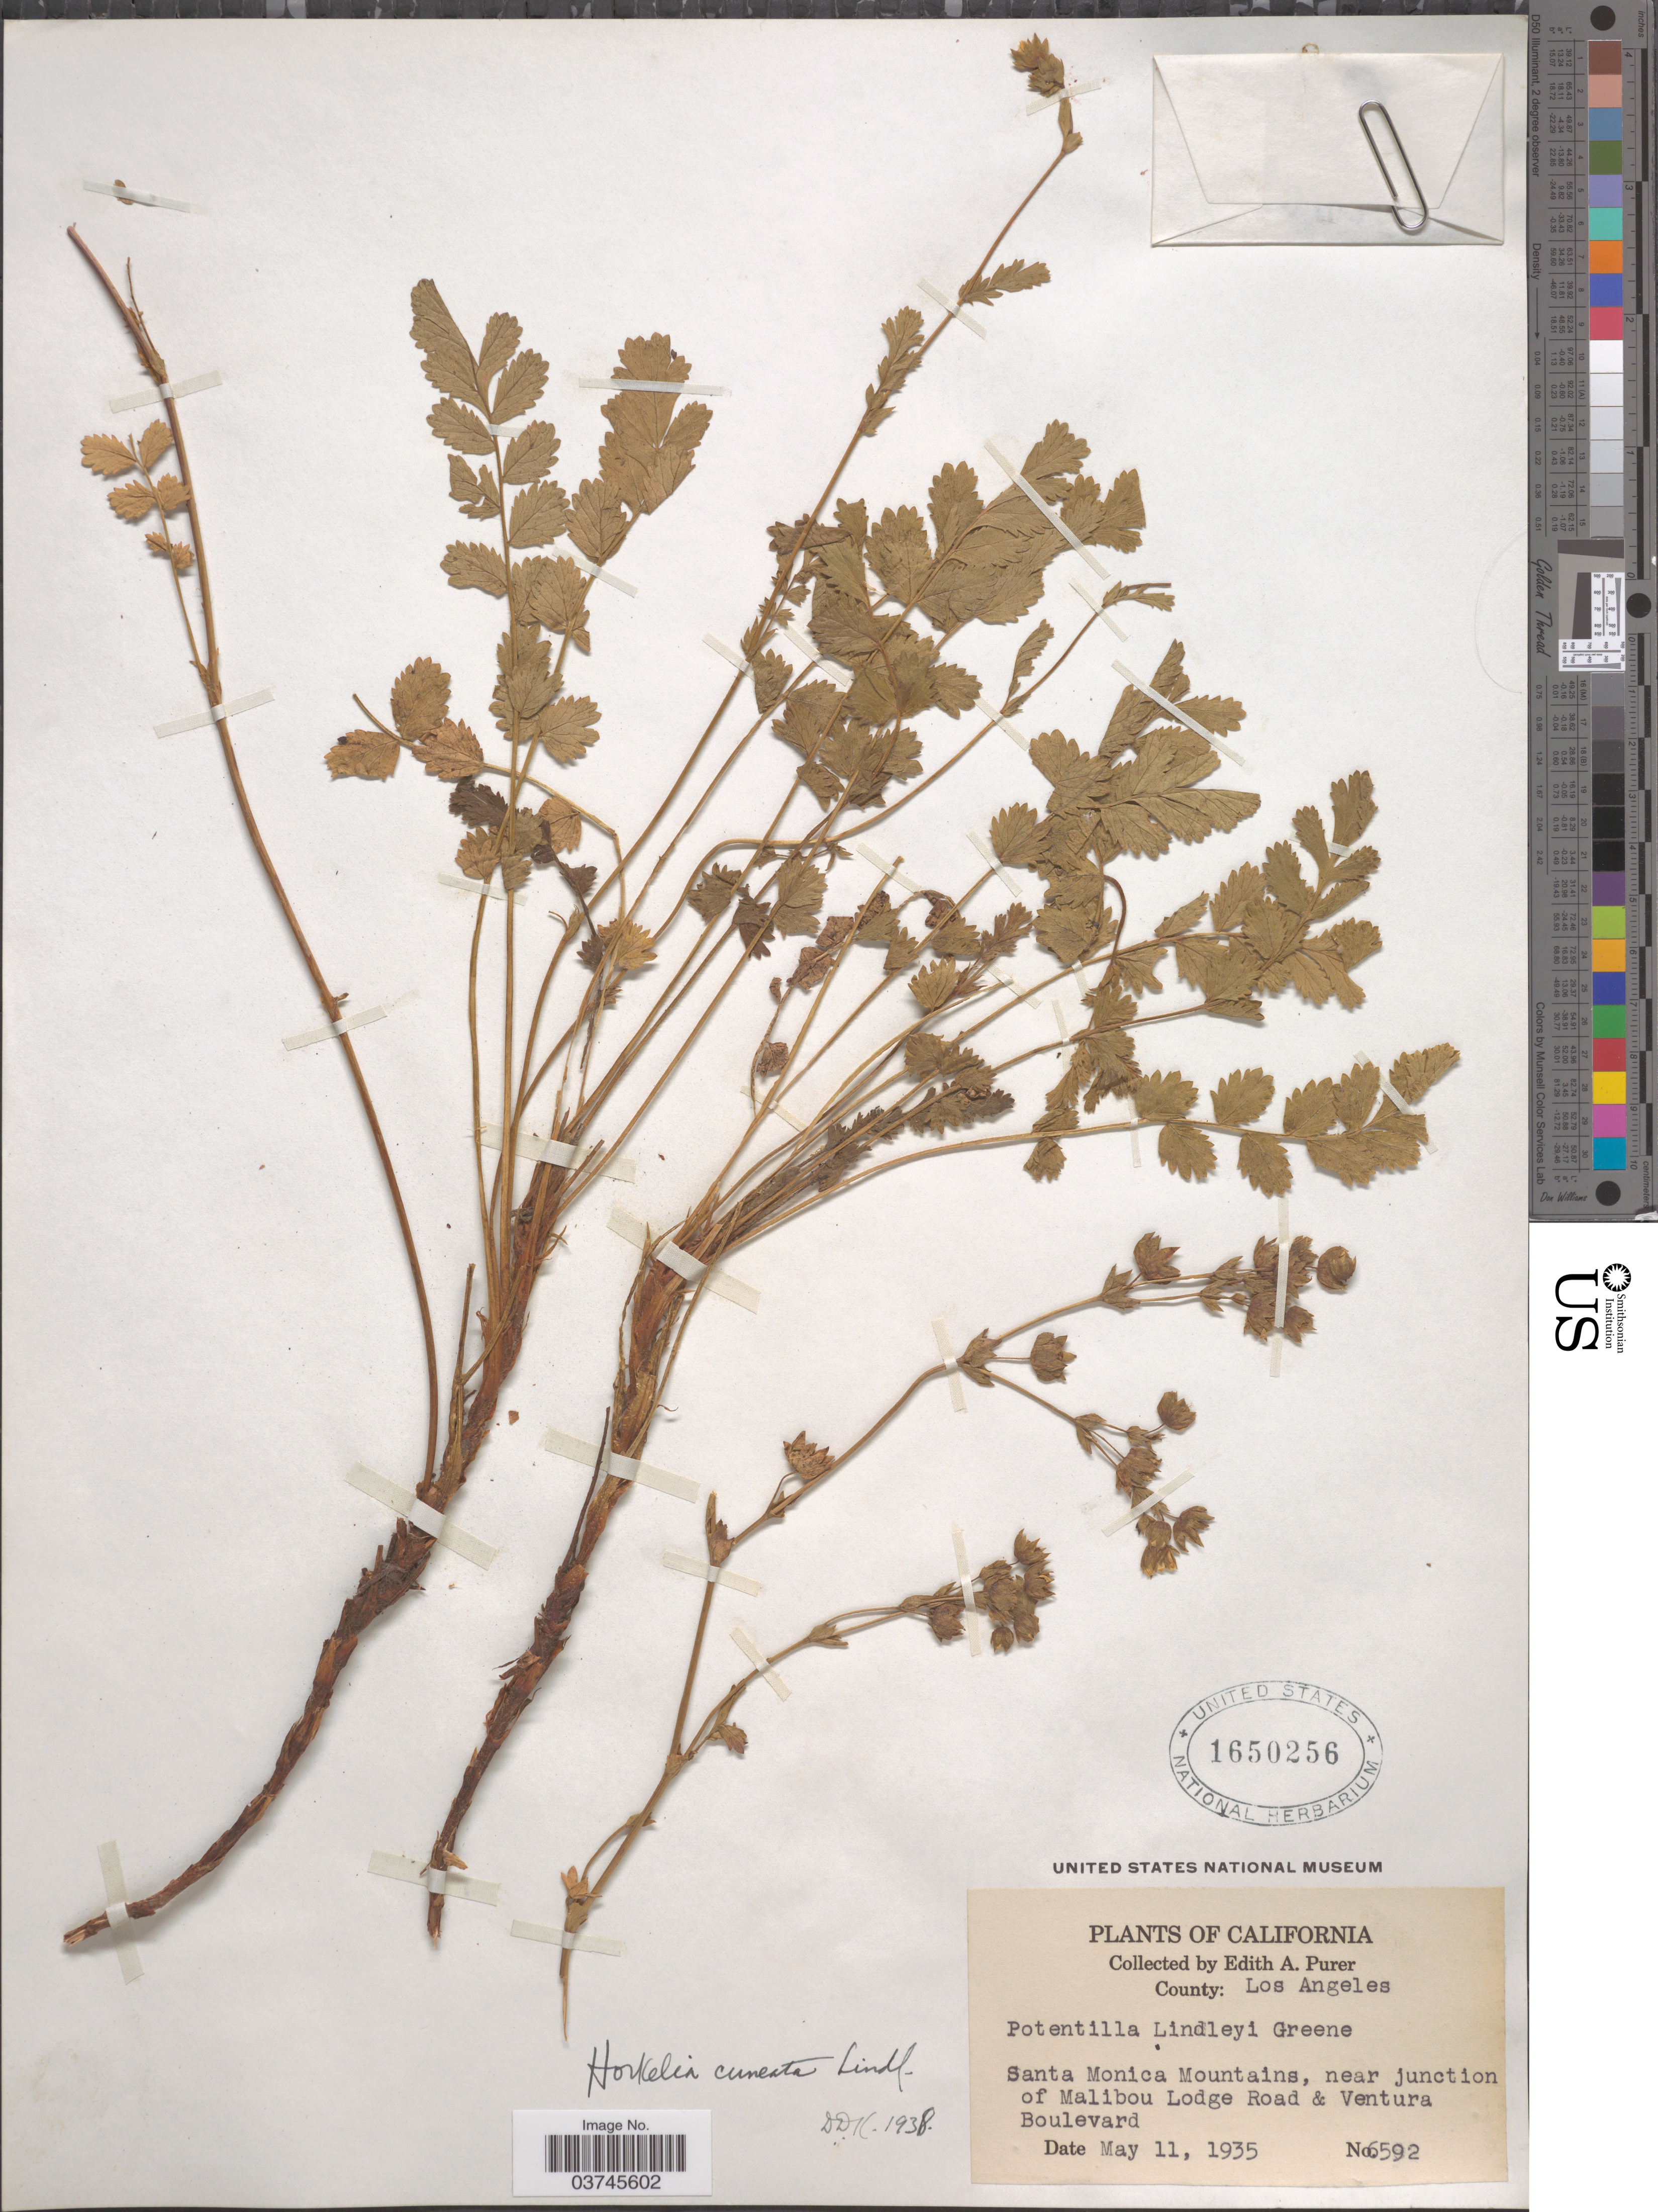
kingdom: Plantae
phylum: Tracheophyta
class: Magnoliopsida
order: Rosales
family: Rosaceae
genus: Potentilla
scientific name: Potentilla lindleyi var. puberula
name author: (Rydb.) Jeps.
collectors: E. Purer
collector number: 6592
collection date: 1935-05-11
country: United States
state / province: California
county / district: Los Angeles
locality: County: Los Angeles. Santa Monica Mountains, near junction of Malibou Lodge Road & Ventura Boulevard.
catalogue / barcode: US 1650256